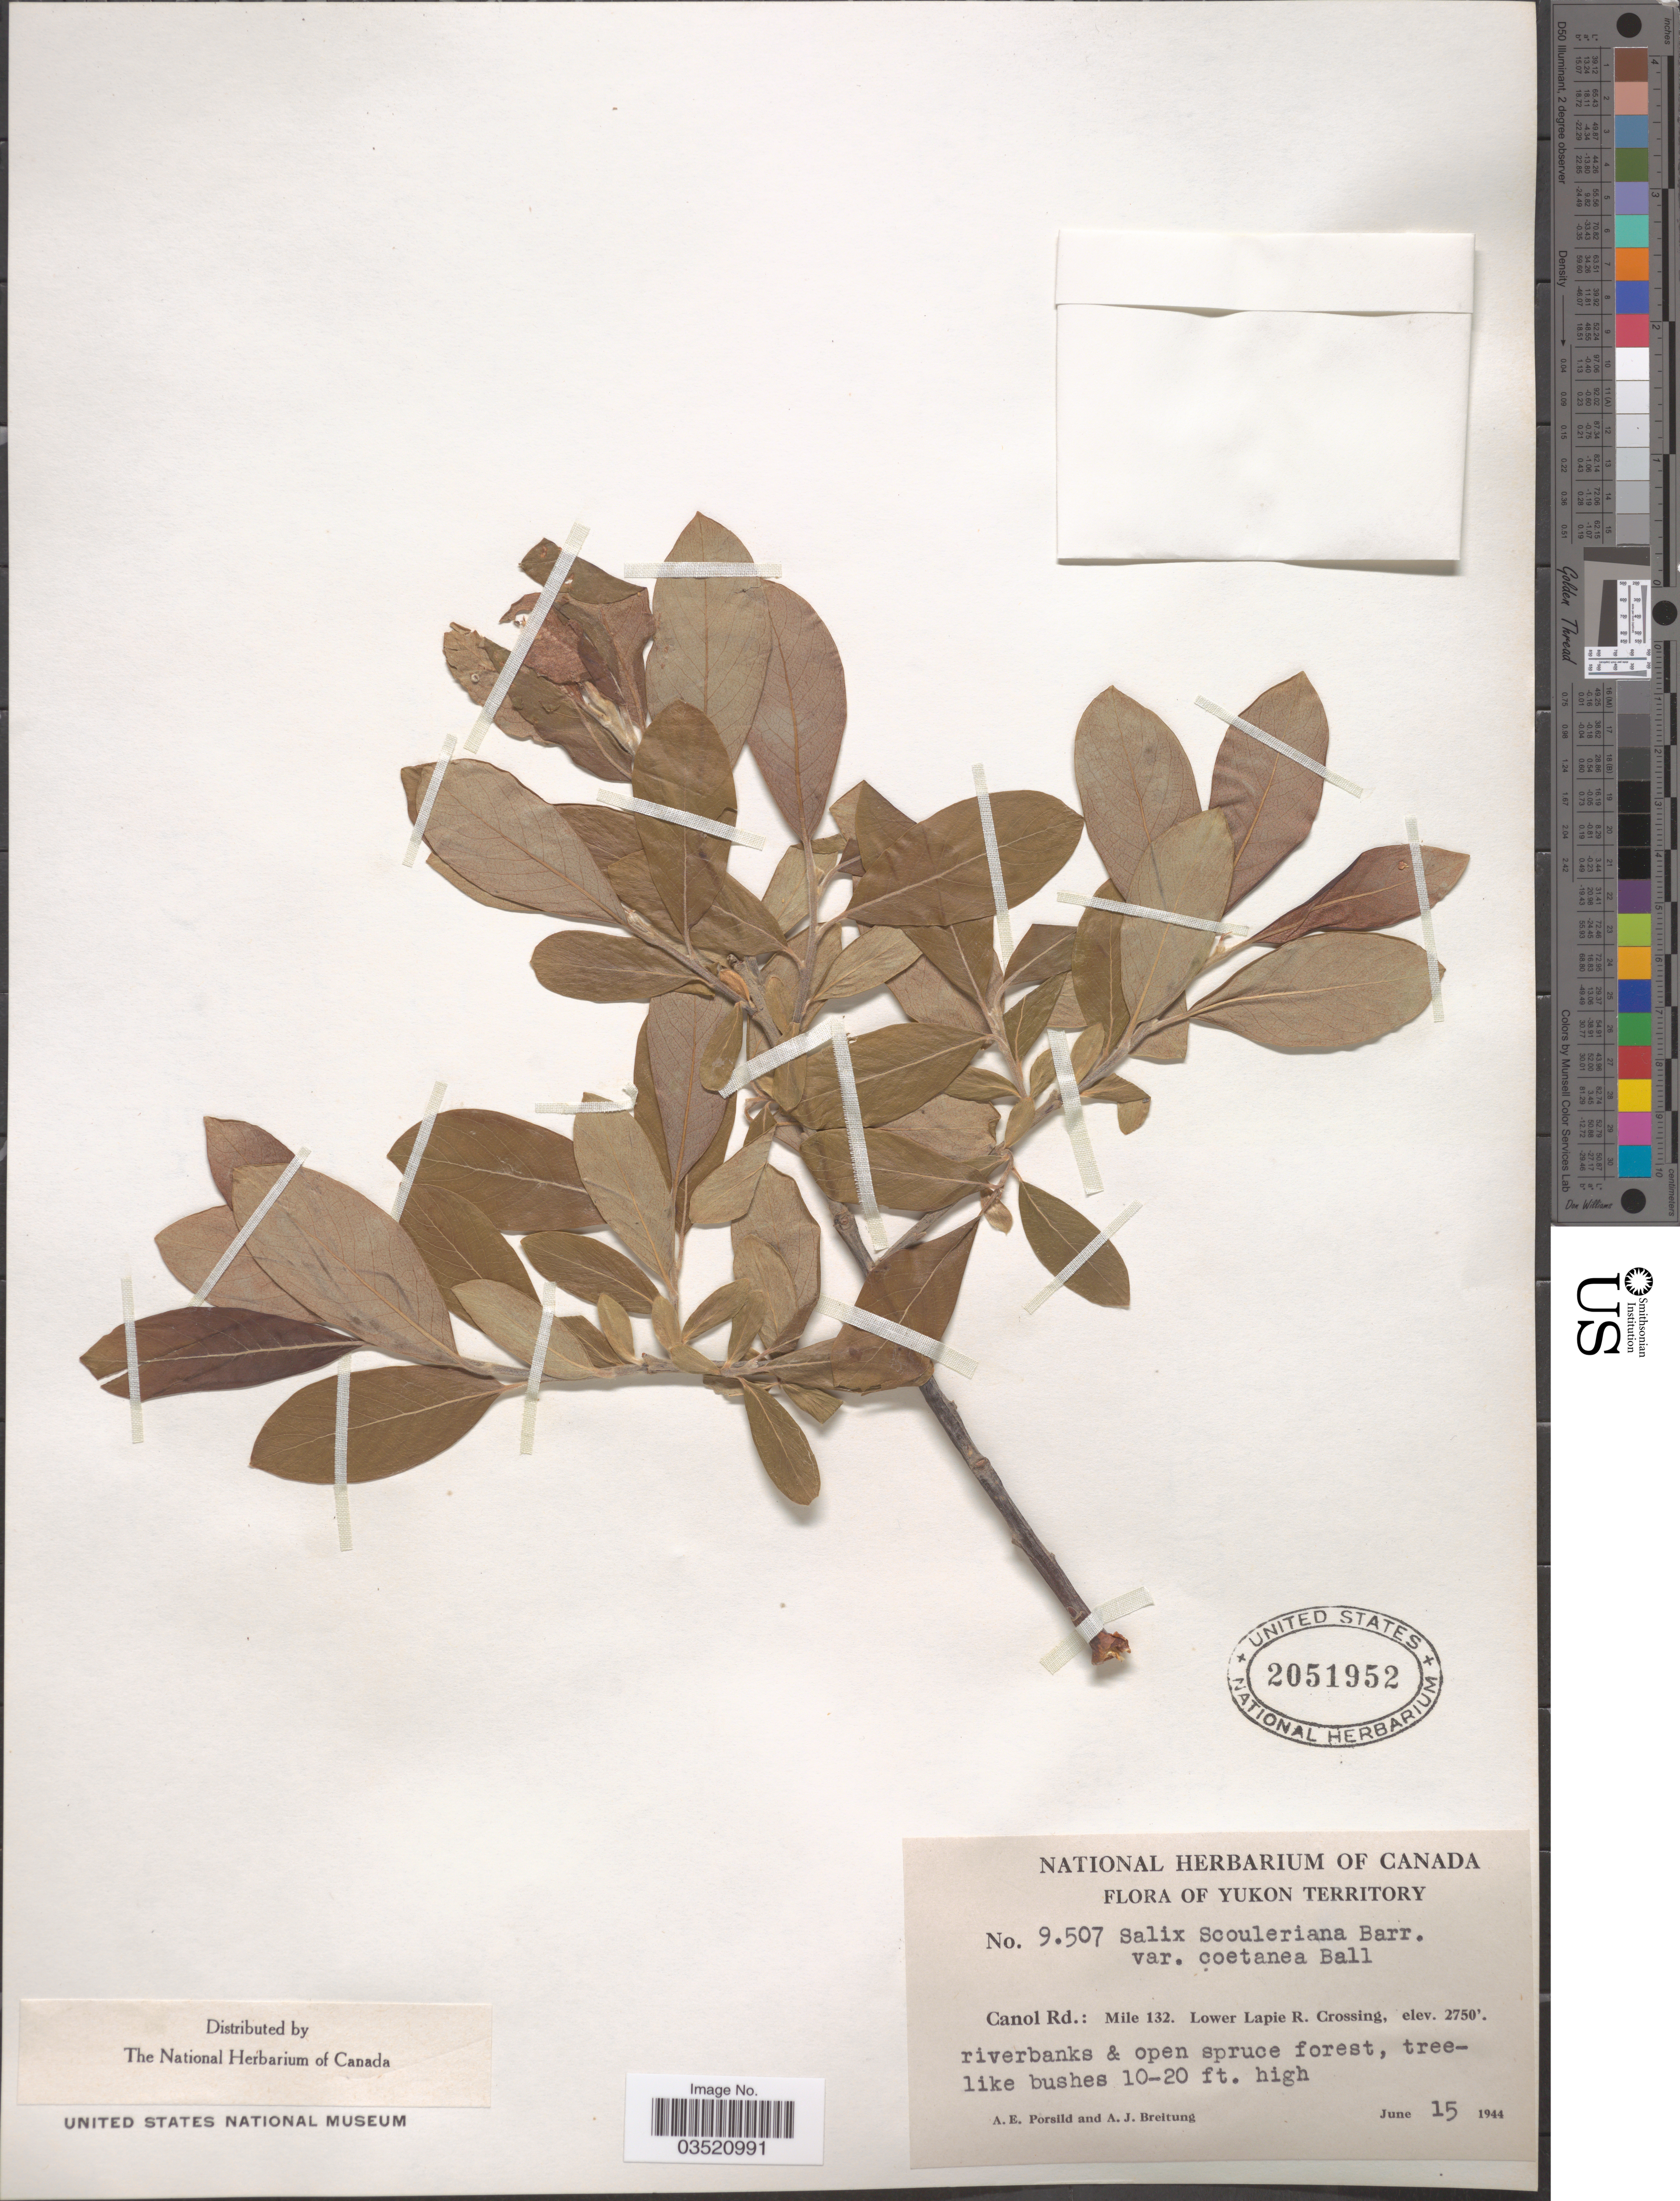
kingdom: Plantae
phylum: Tracheophyta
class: Magnoliopsida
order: Malpighiales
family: Salicaceae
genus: Salix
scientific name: Salix scouleriana var. coetanea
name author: C.R. Ball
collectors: A. E. Porsild & A. Breitung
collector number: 9507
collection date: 1944-06-15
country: Canada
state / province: Yukon Territory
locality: Canol Rd.: Mile 132. Lower Lapie R. Crossing.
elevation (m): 838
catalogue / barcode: US 2051952